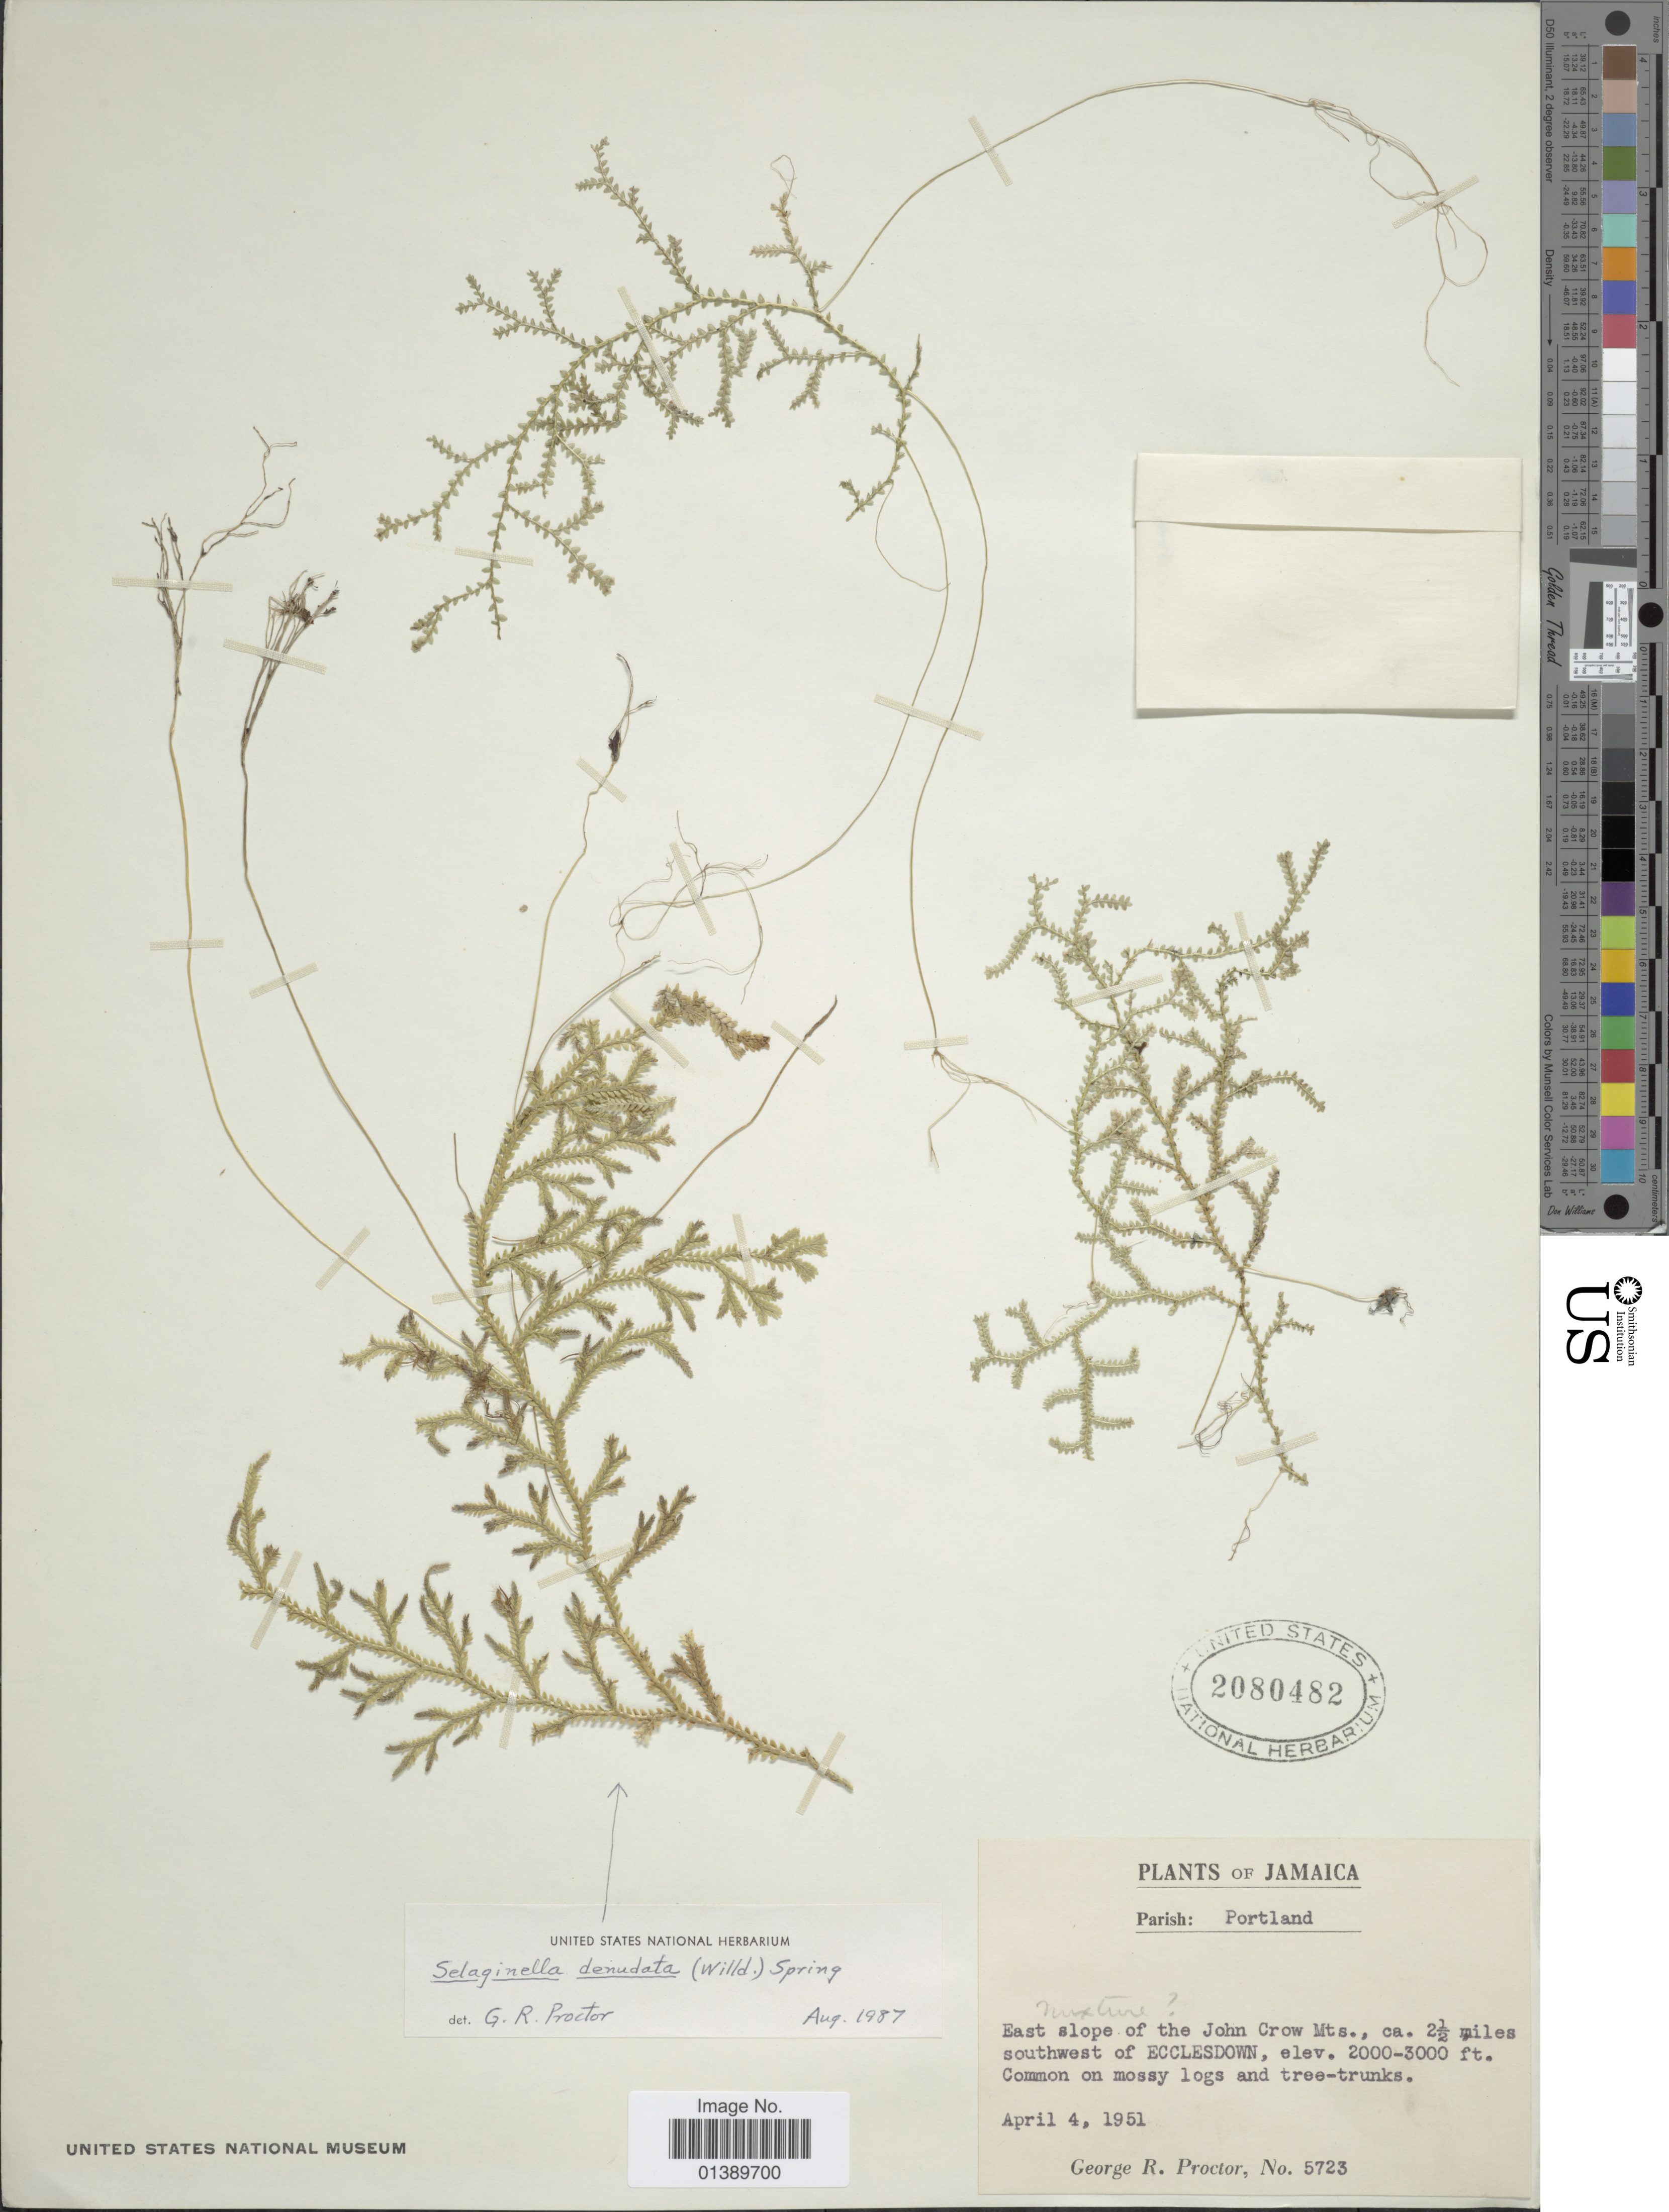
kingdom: Plantae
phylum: Tracheophyta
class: Lycopodiopsida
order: Selaginellales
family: Selaginellaceae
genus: Selaginella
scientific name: Selaginella denudata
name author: (Willd.) Spring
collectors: G. R. Proctor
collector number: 5723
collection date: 1951-04-04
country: Jamaica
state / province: Portland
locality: East slope of the John Crow Mts., ca. 2½ miles southwest of Ecclesdown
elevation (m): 610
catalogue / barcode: US 2080482